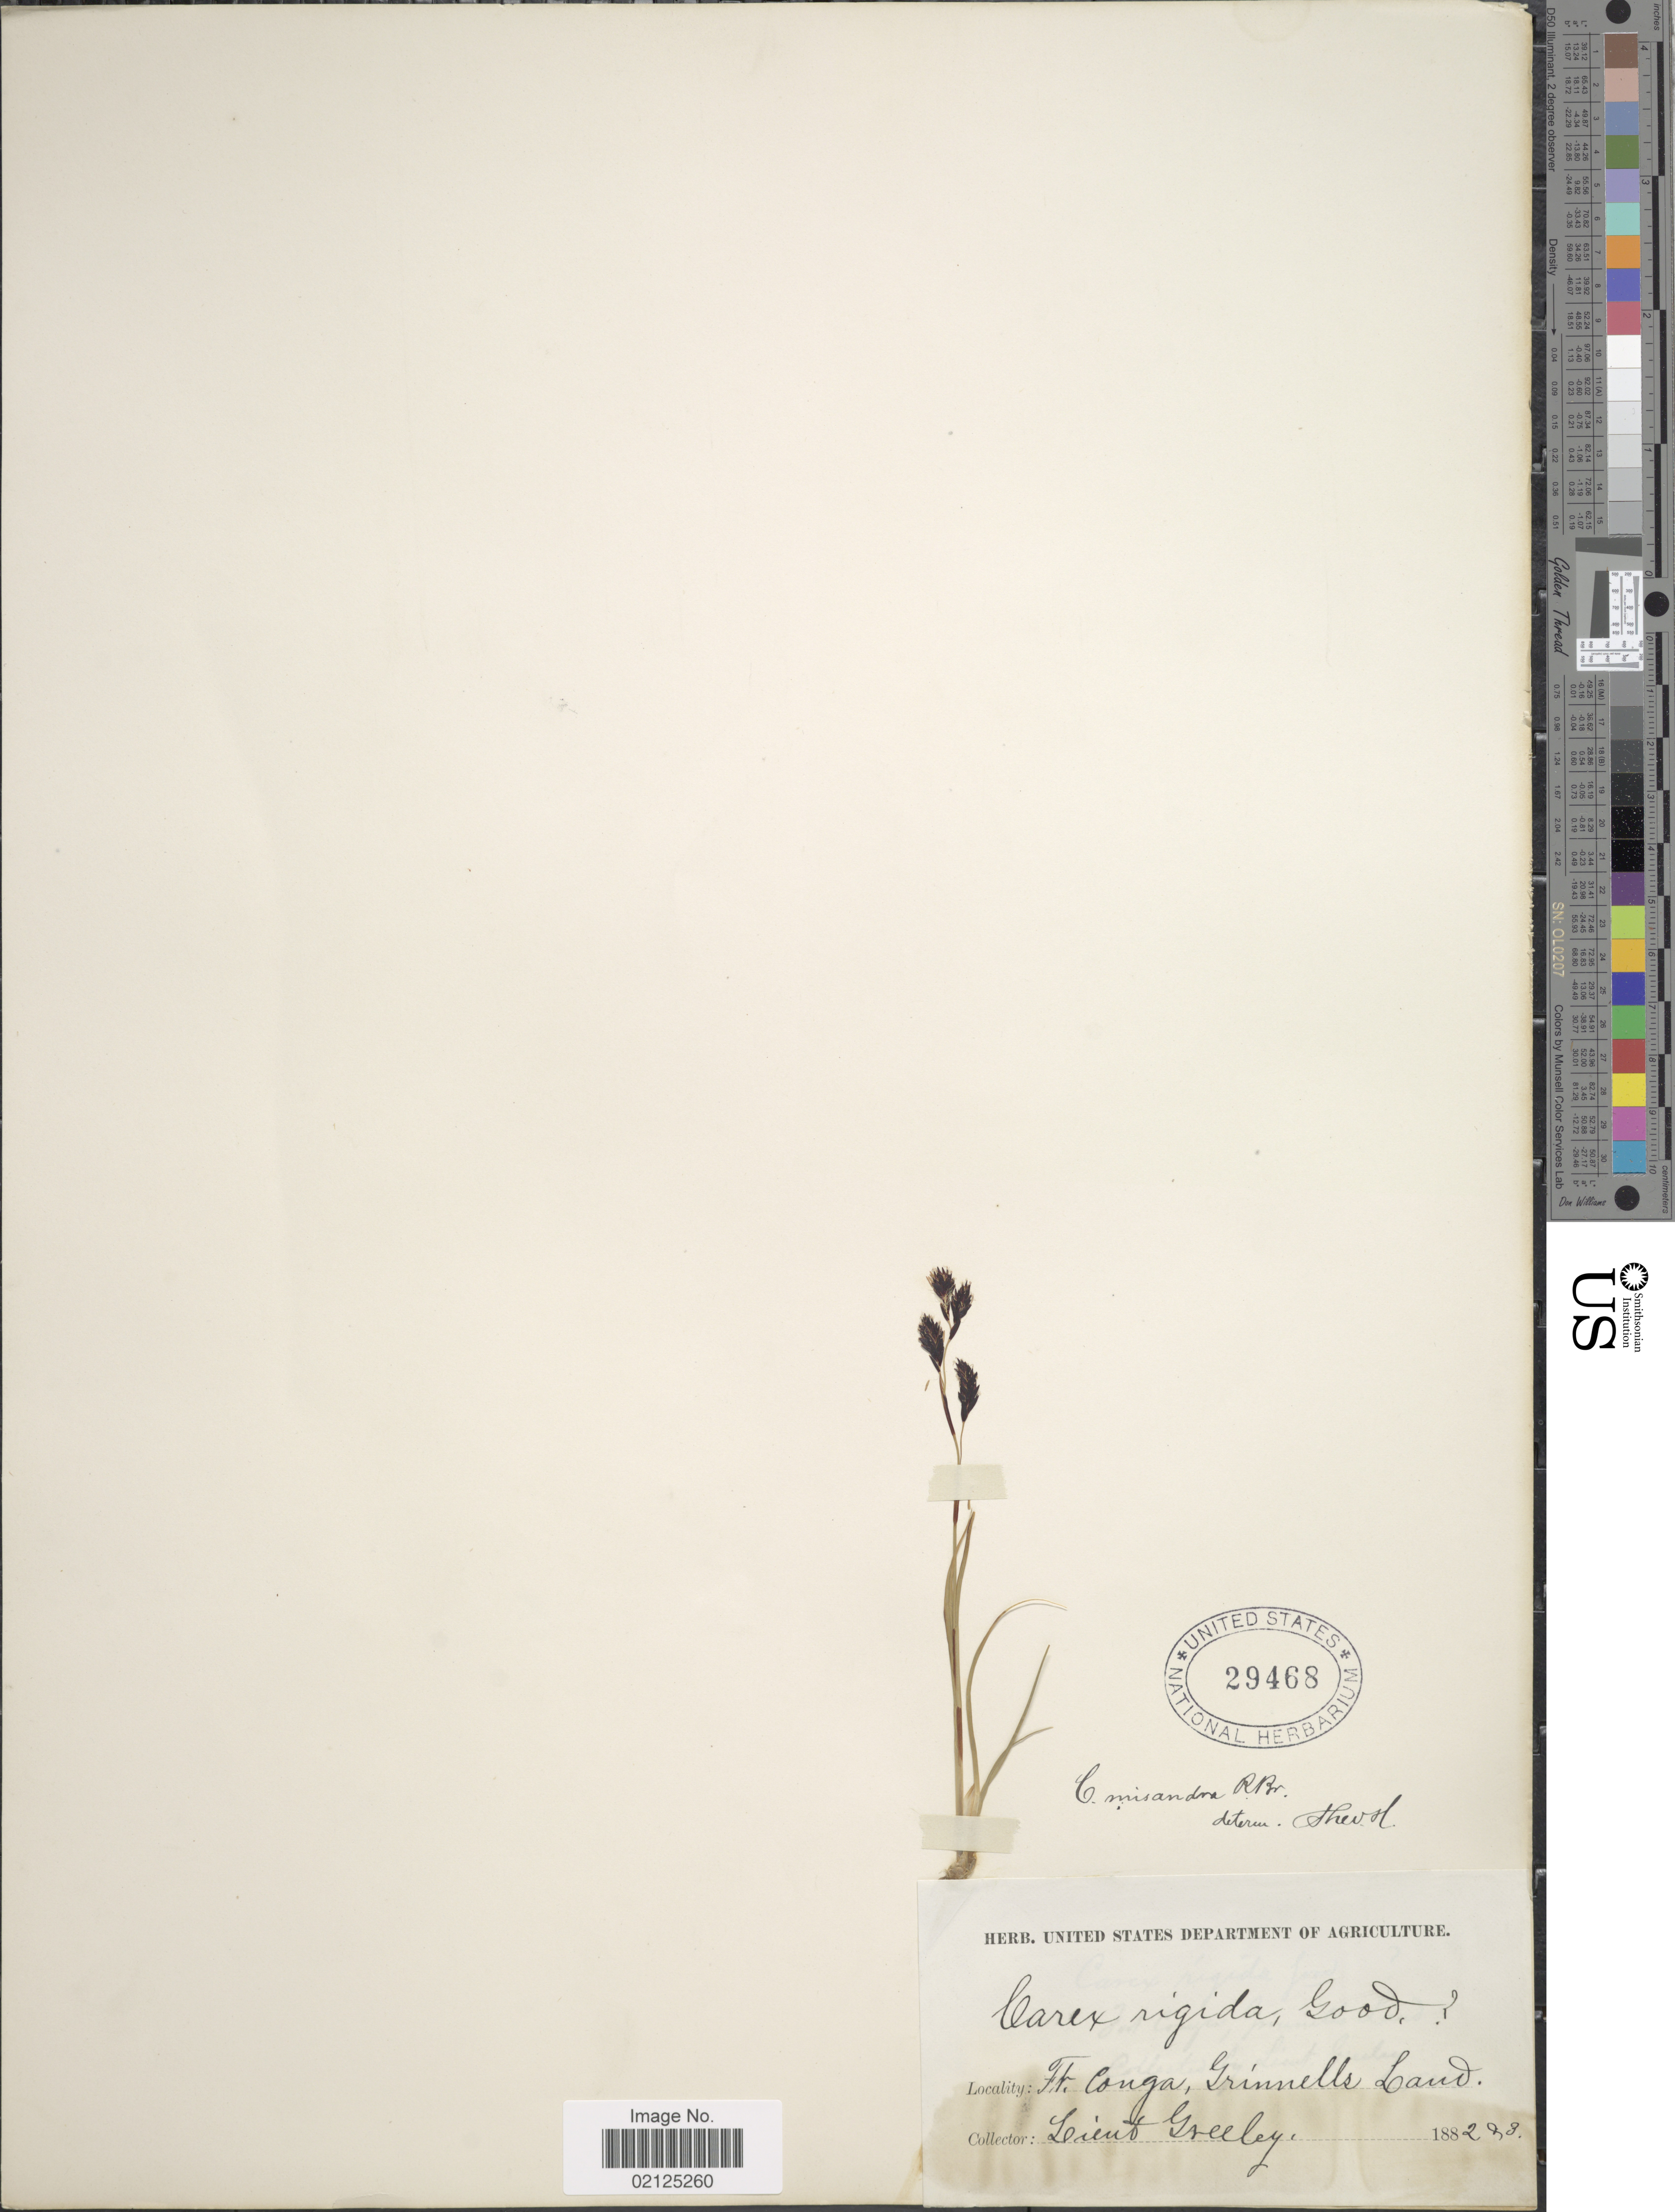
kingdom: Plantae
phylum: Tracheophyta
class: Liliopsida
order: Poales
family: Cyperaceae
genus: Carex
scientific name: Carex fuliginosa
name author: Schkuhr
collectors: L. Greeley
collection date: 1882/1883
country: Canada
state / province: Nunavut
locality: Fort Conga, Grinnell Land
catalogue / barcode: US 29468